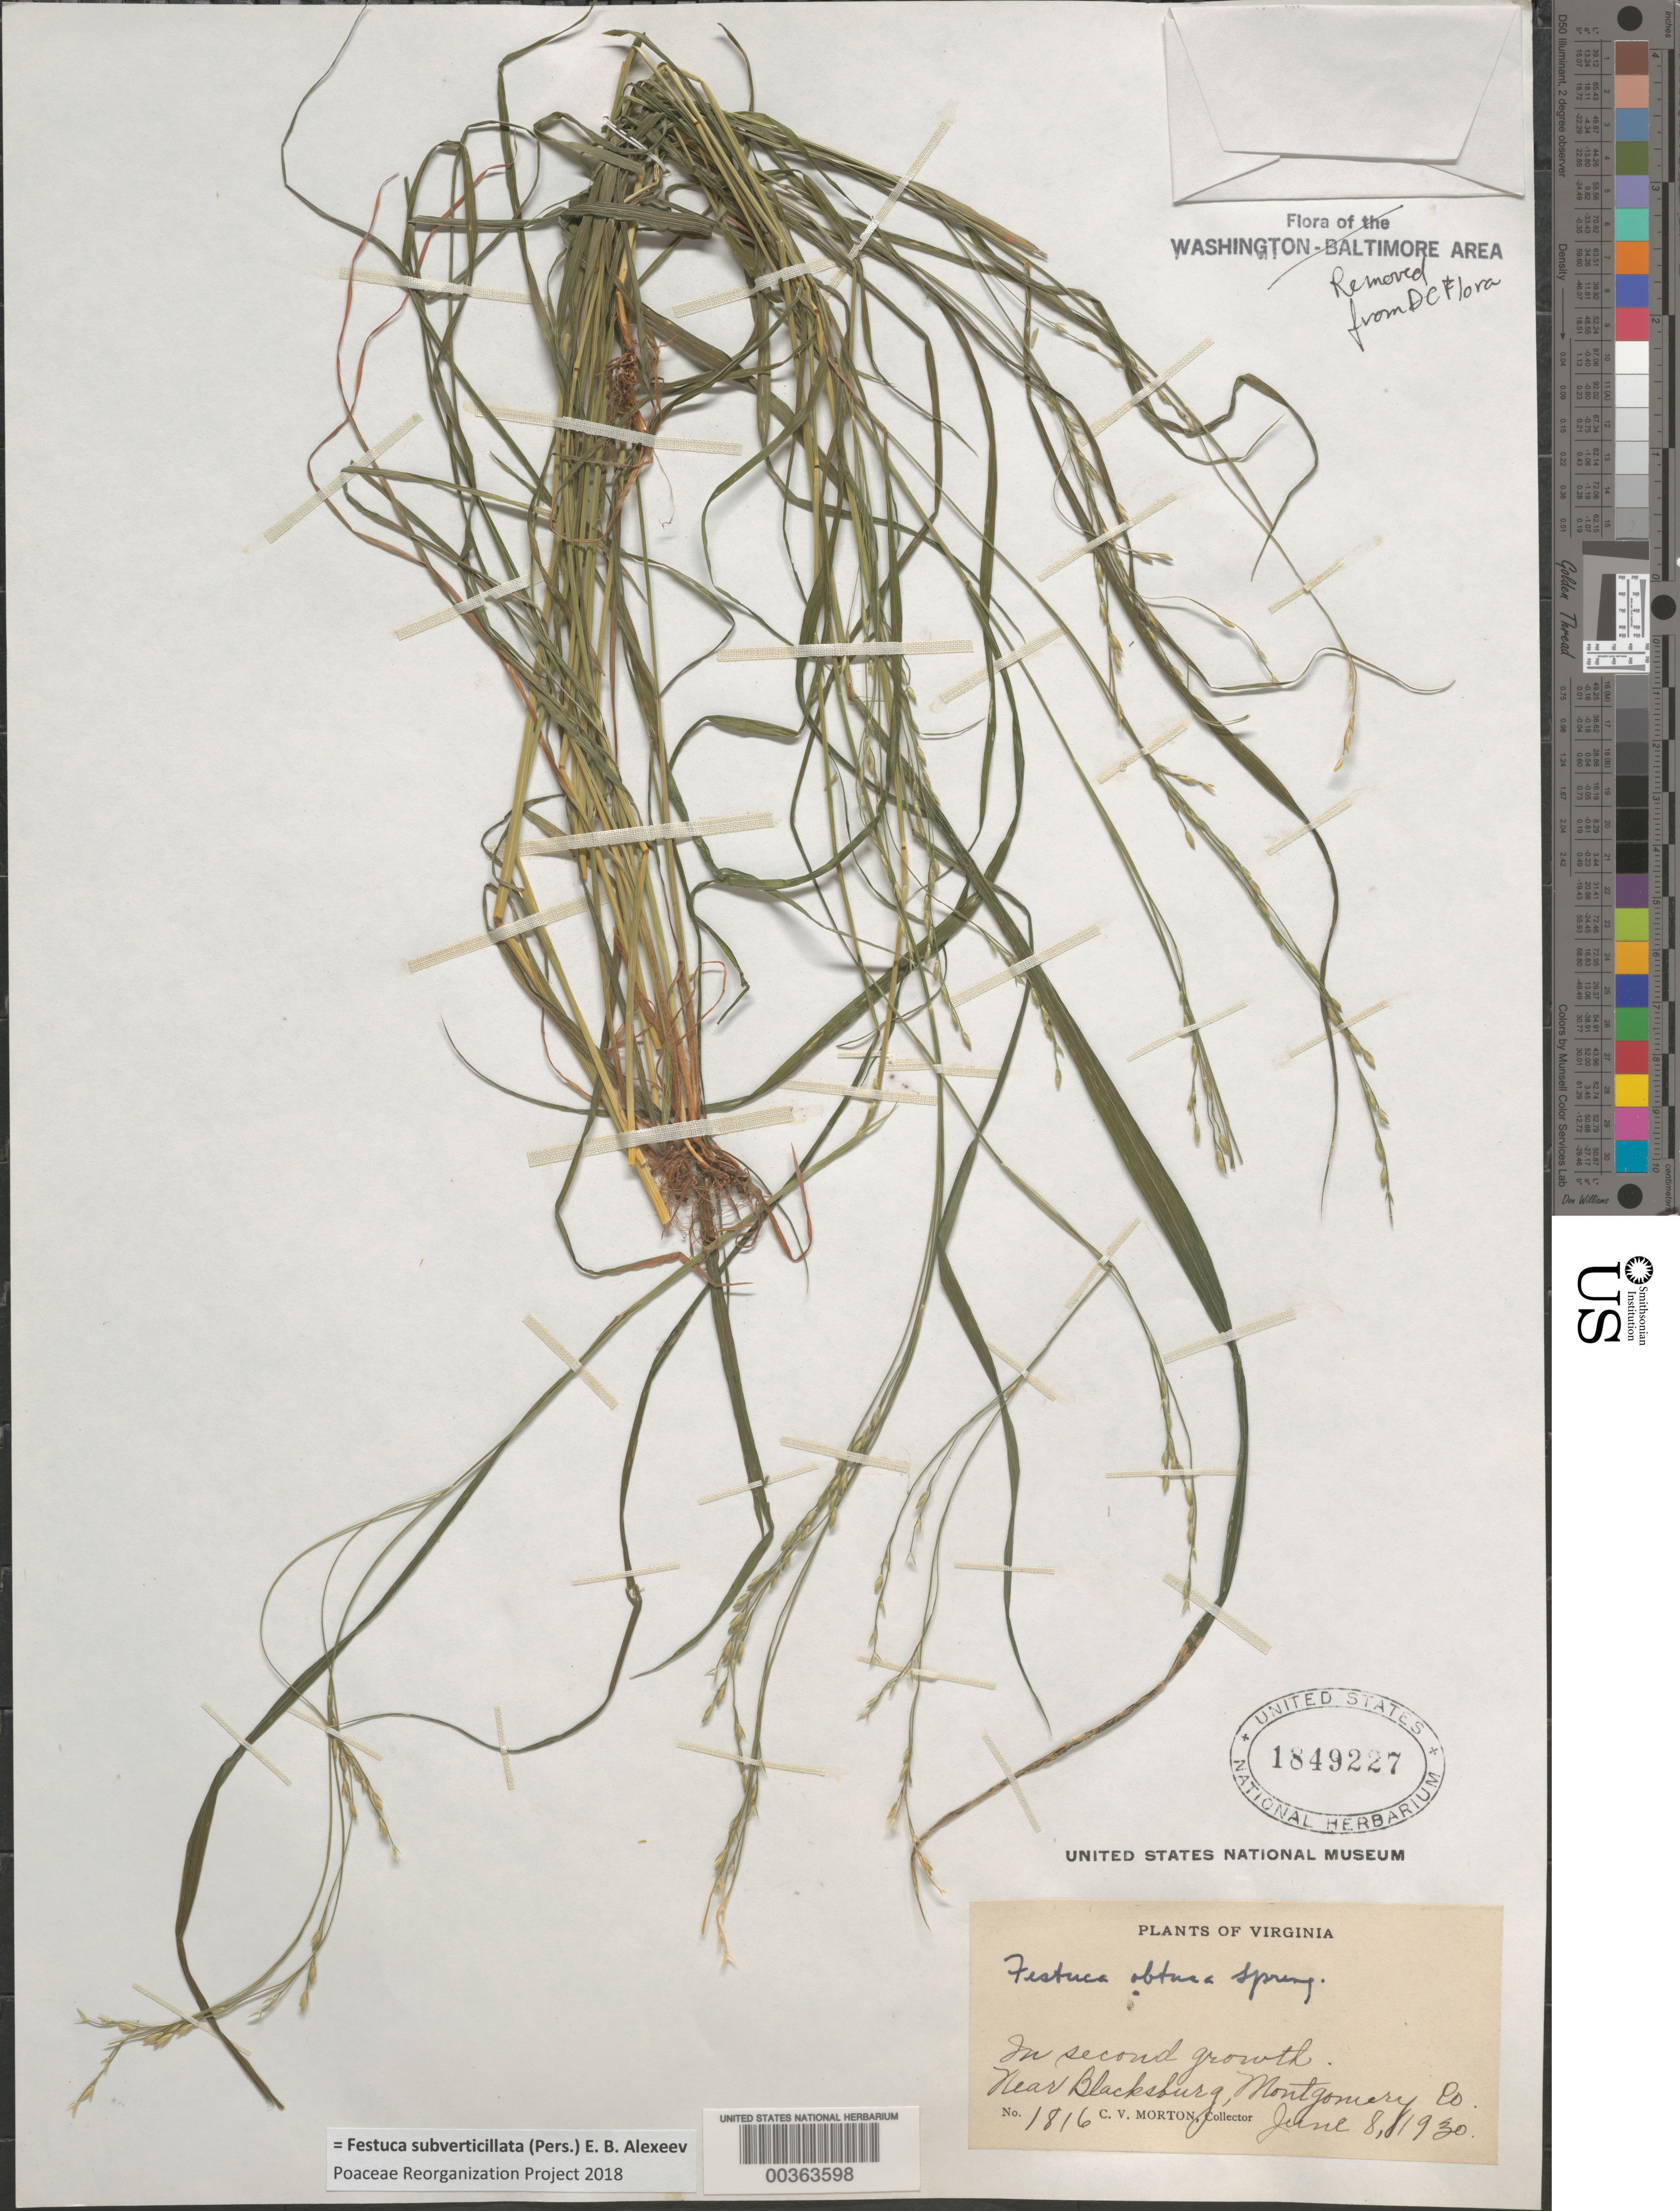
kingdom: Plantae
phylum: Tracheophyta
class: Liliopsida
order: Poales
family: Poaceae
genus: Festuca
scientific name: Festuca subverticillata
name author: (Pers.) E.B. Alexeev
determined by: Poaceae Reorganization Project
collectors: C. V. Morton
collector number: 1816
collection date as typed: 08 Jun 1930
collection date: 1930-06-08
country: United States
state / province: Virginia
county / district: Montgomery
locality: Blacksburg, western virginia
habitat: In second growth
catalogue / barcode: US 1849227